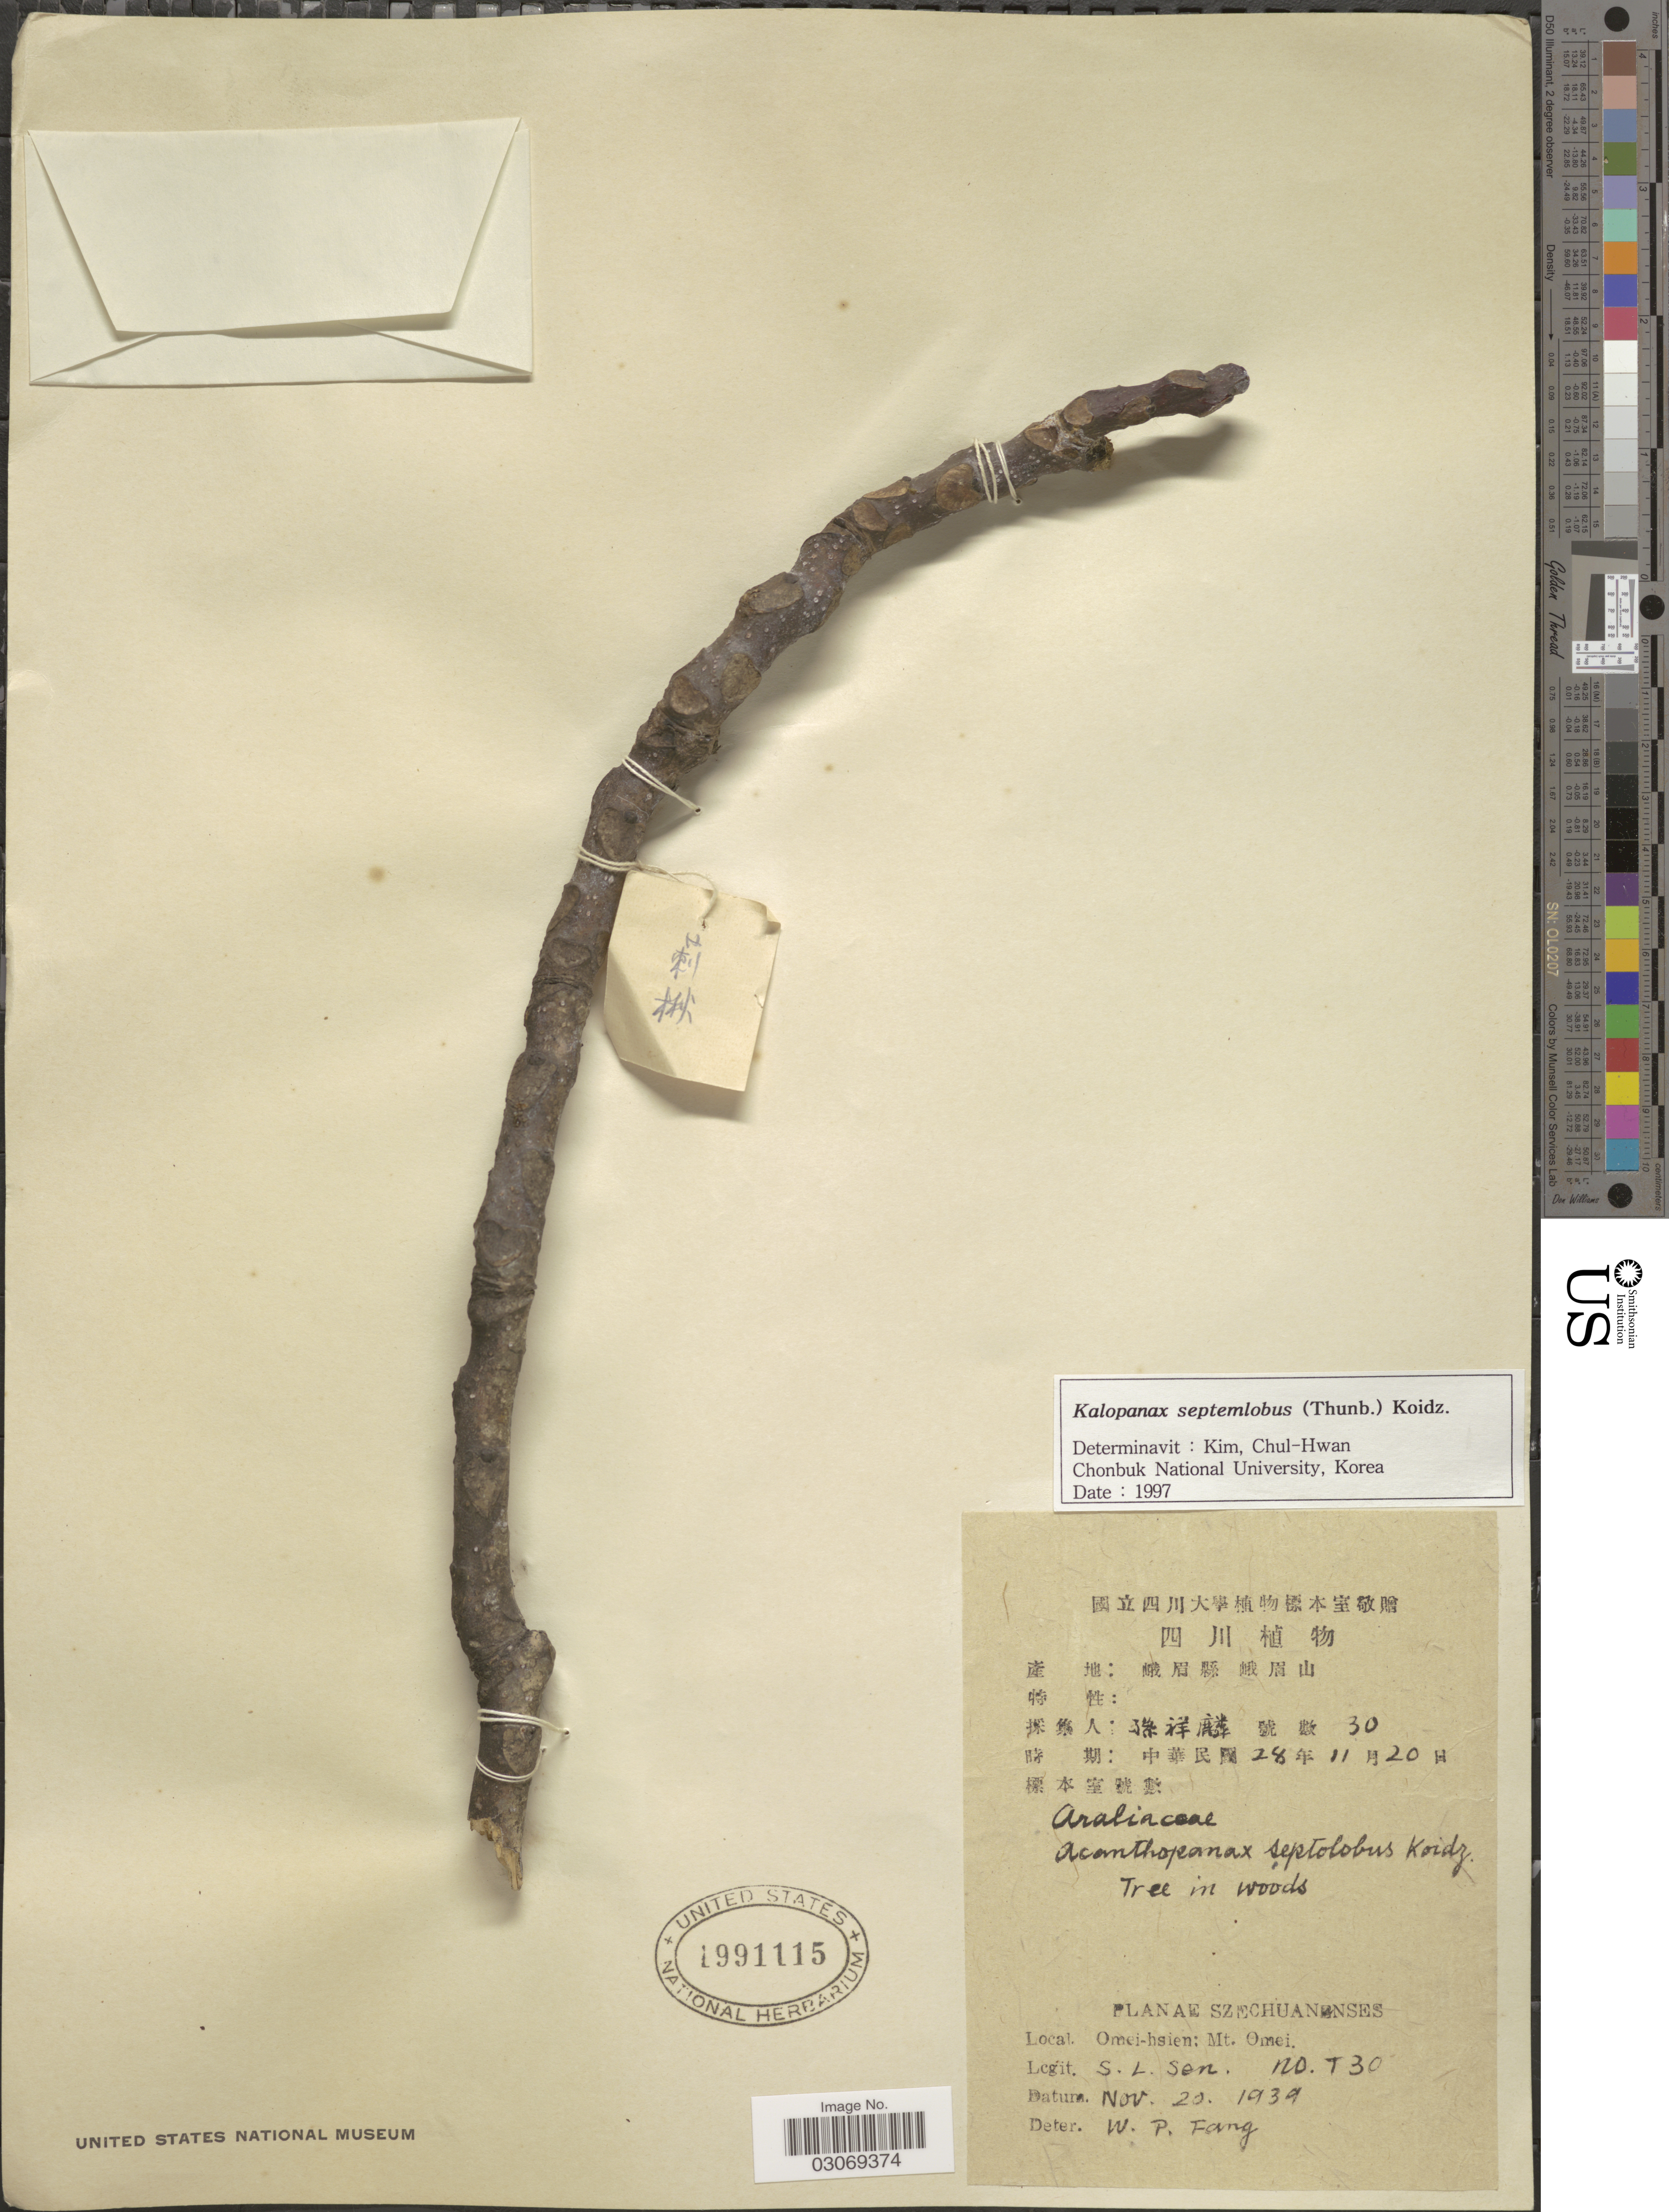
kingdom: Plantae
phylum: Tracheophyta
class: Magnoliopsida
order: Apiales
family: Araliaceae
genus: Kalopanax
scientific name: Kalopanax septemlobus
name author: (Thunb.) Koidz.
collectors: S. Son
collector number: T30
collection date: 1939-11-20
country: China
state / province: Sichuan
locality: Szechuanenses. Omei-hsien: Mt. Omei.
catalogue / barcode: US 1991115